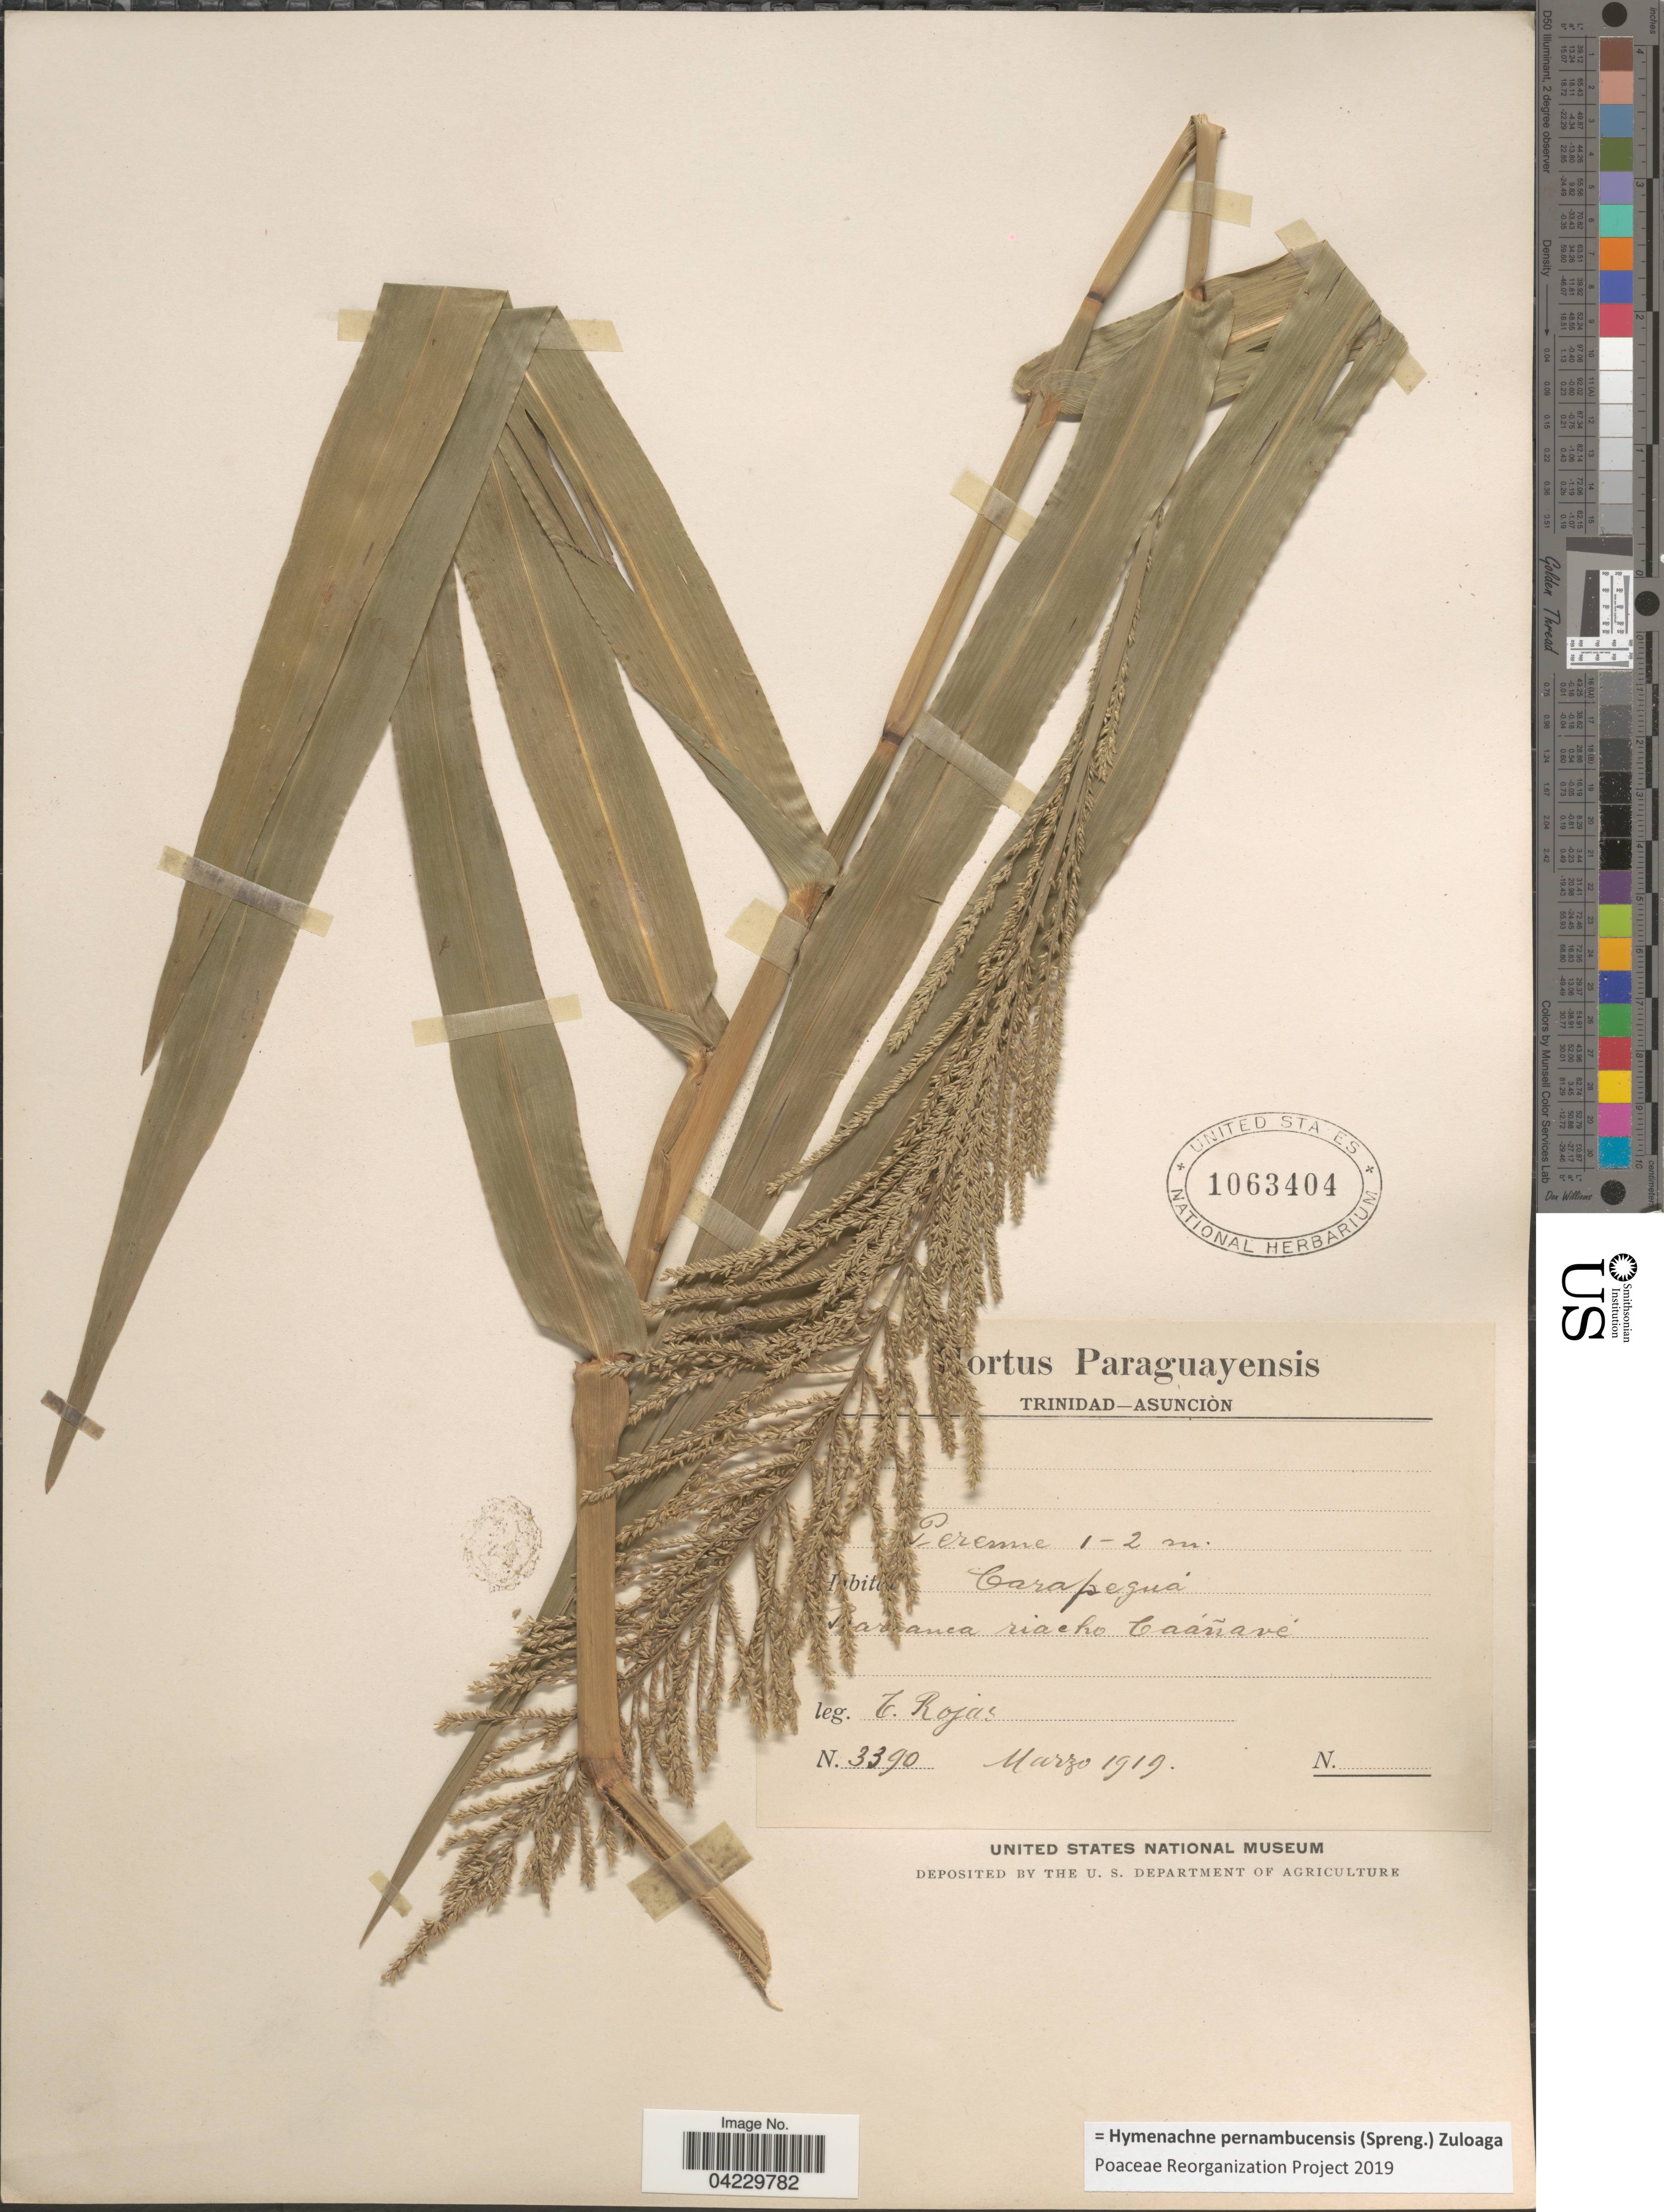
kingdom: Plantae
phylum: Tracheophyta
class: Liliopsida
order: Poales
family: Poaceae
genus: Hymenachne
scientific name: Hymenachne pernambucensis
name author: (Spreng.) Zuloaga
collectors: T. Rojas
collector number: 3390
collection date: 1919-03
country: Paraguay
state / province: Asuncion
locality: Carapeguá. Barranca riacho Caañavé.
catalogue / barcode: US 1063404